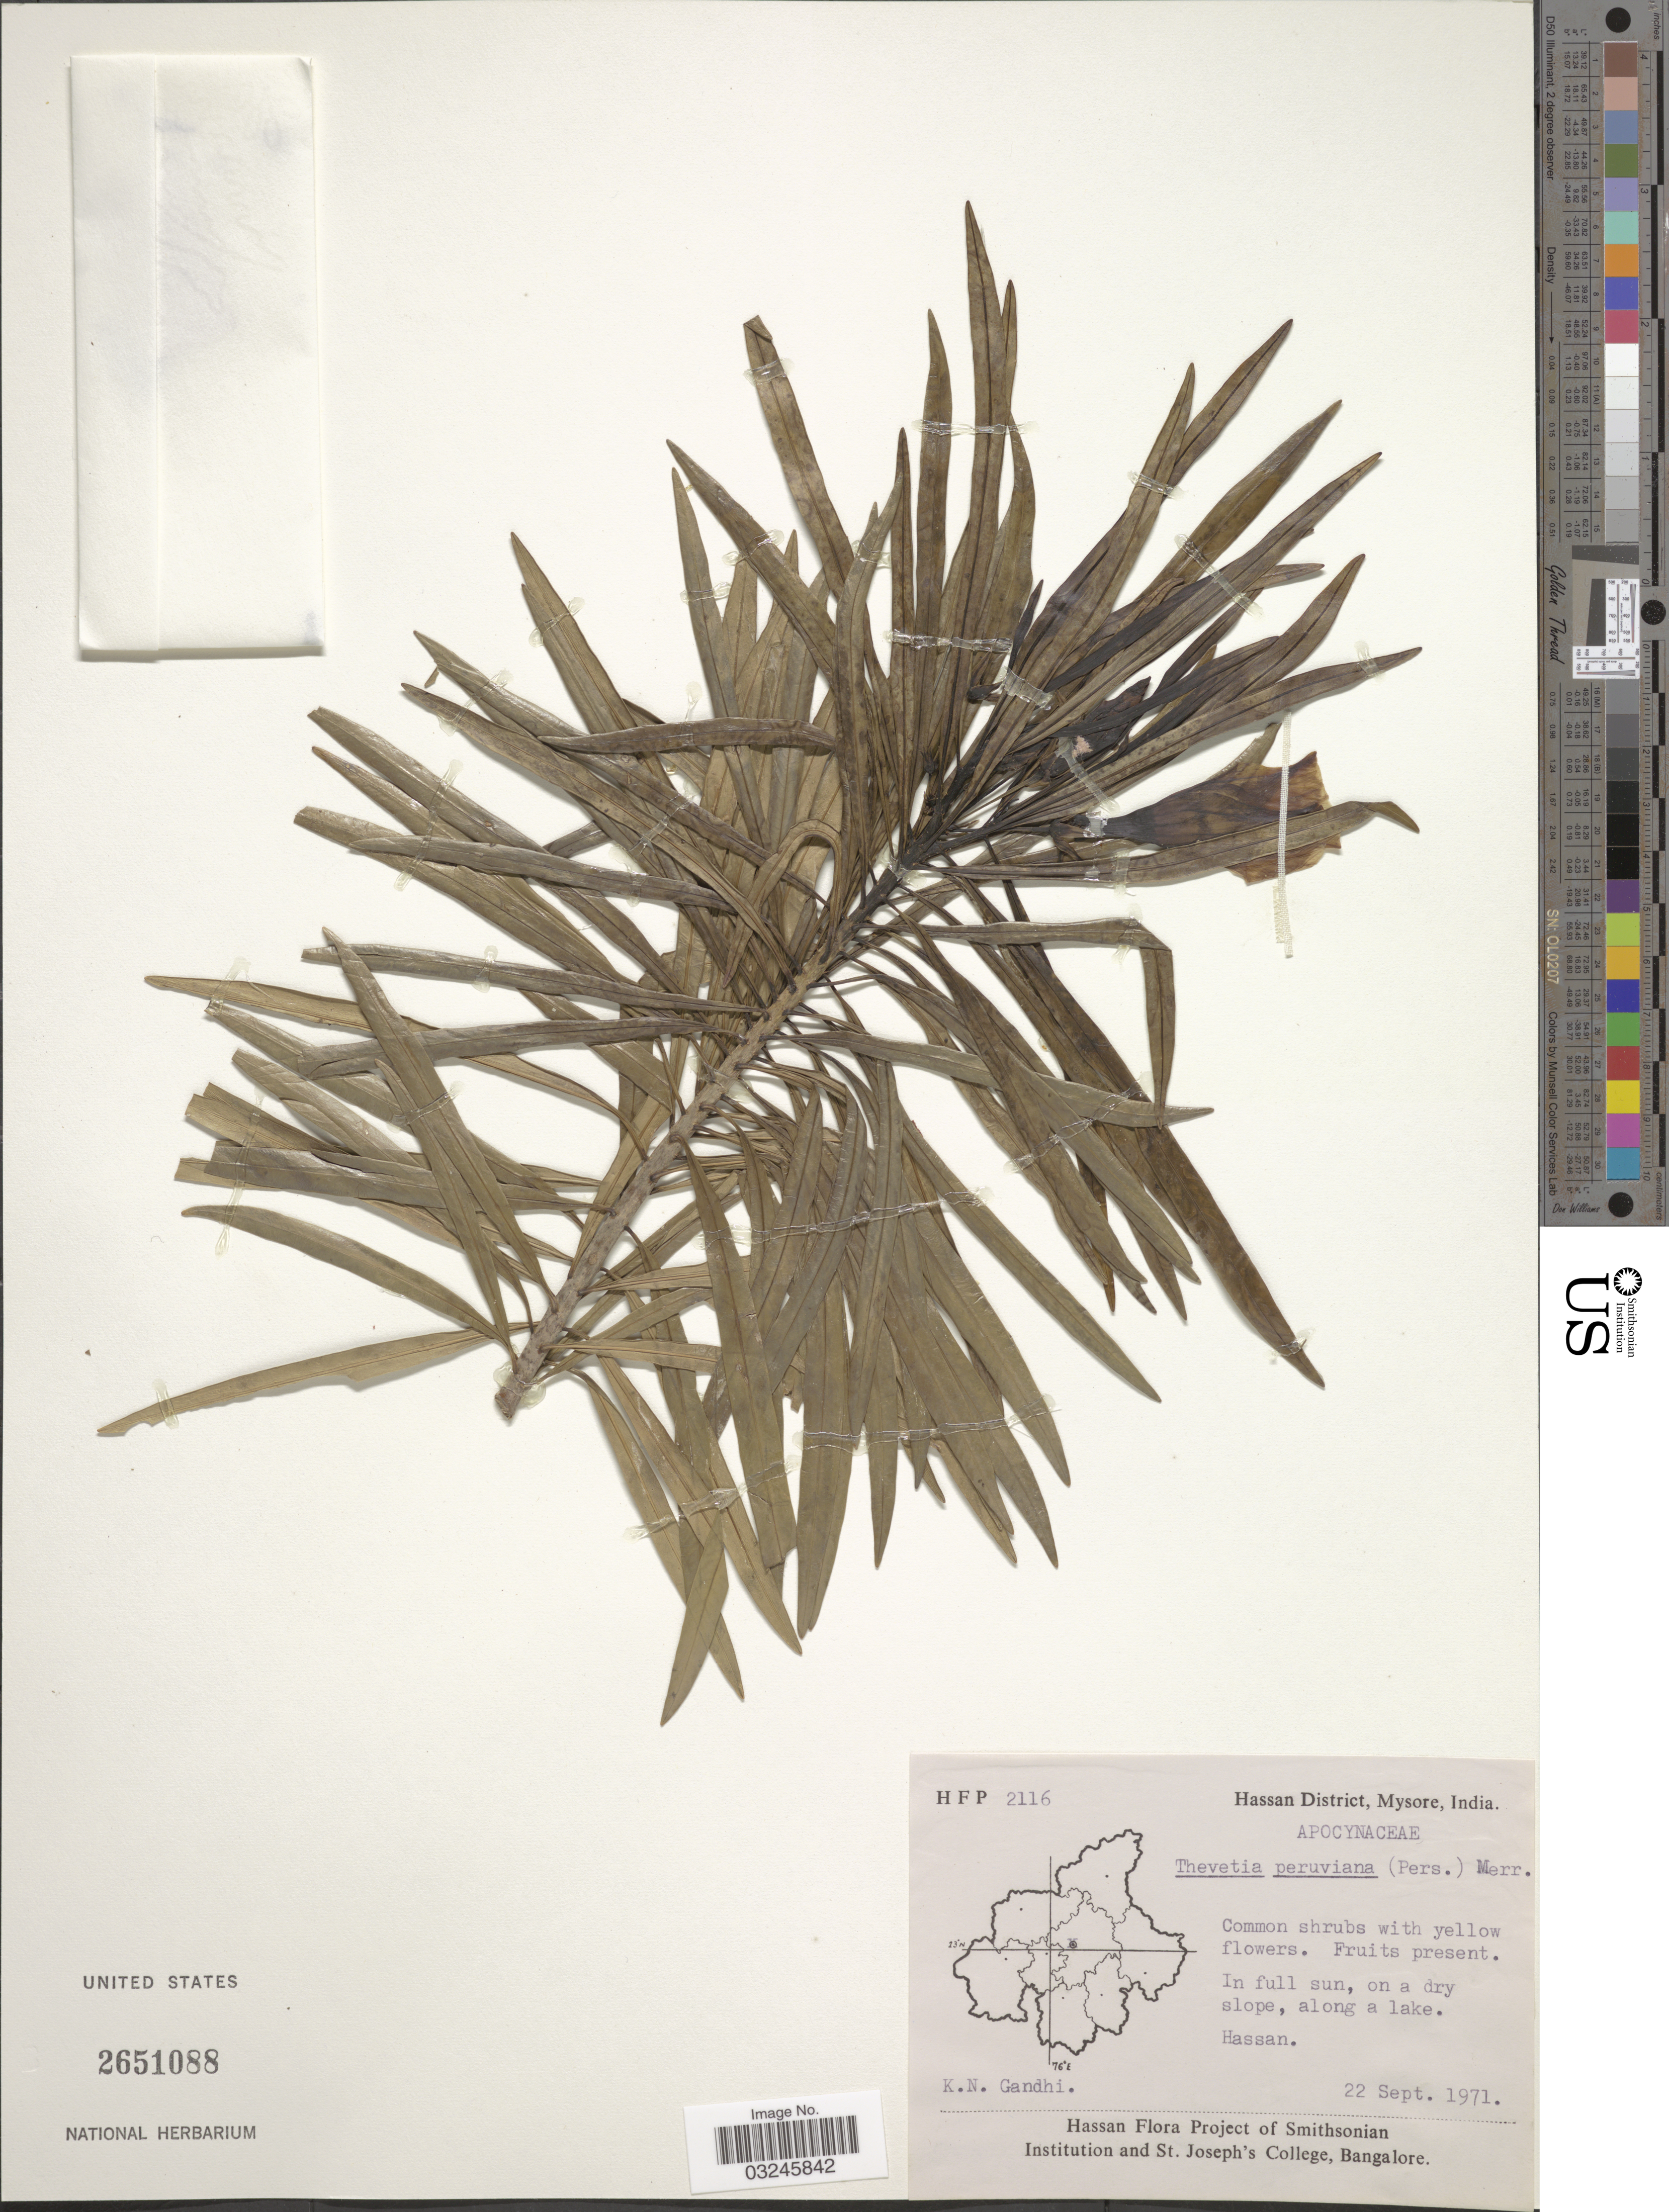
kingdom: Plantae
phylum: Tracheophyta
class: Magnoliopsida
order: Gentianales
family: Apocynaceae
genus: Thevetia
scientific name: Thevetia peruviana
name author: (Pers.) K. Schum.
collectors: K. N. Gandhi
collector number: HFP2116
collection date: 1971-09-22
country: India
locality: Hassan District, Mysore, Hassan.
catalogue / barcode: US 2651088